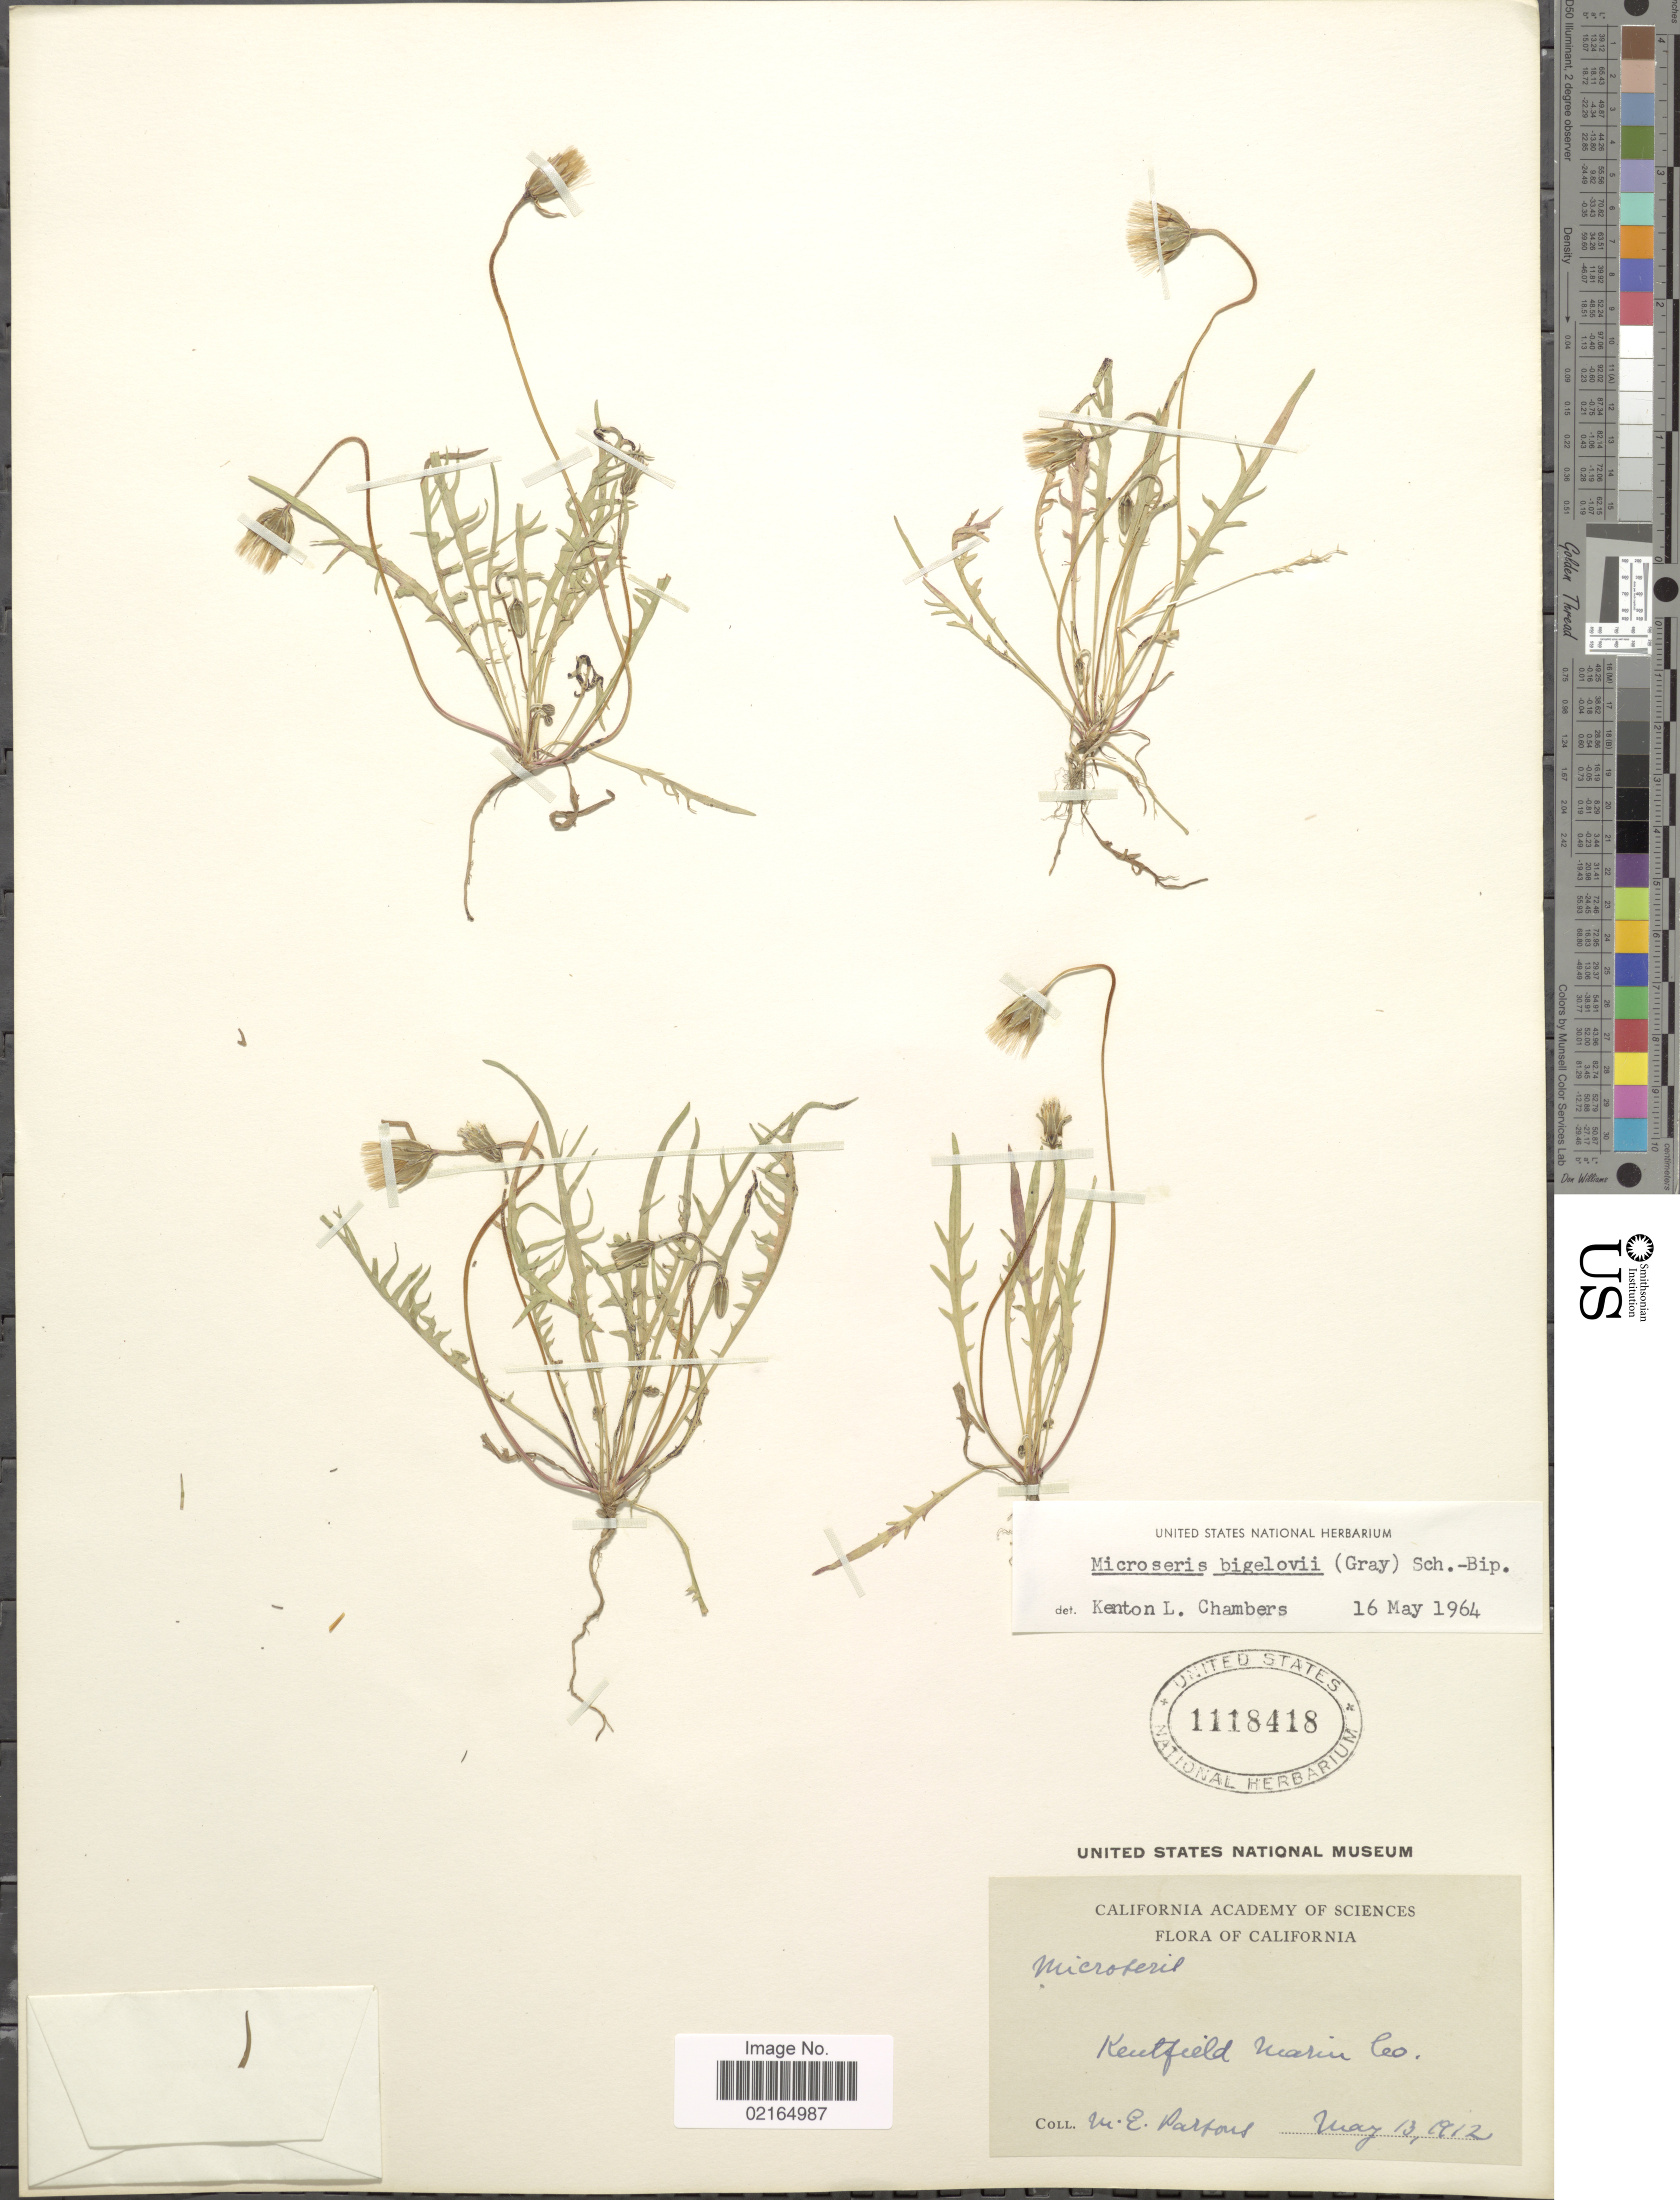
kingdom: Plantae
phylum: Tracheophyta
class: Magnoliopsida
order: Asterales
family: Asteraceae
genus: Microseris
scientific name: Microseris bigelovii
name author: (A. Gray) Sch. Bip.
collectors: M. Partous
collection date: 1912-05-13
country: United States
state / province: California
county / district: Marin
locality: Kentfield Marin Co.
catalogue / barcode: US 1118418